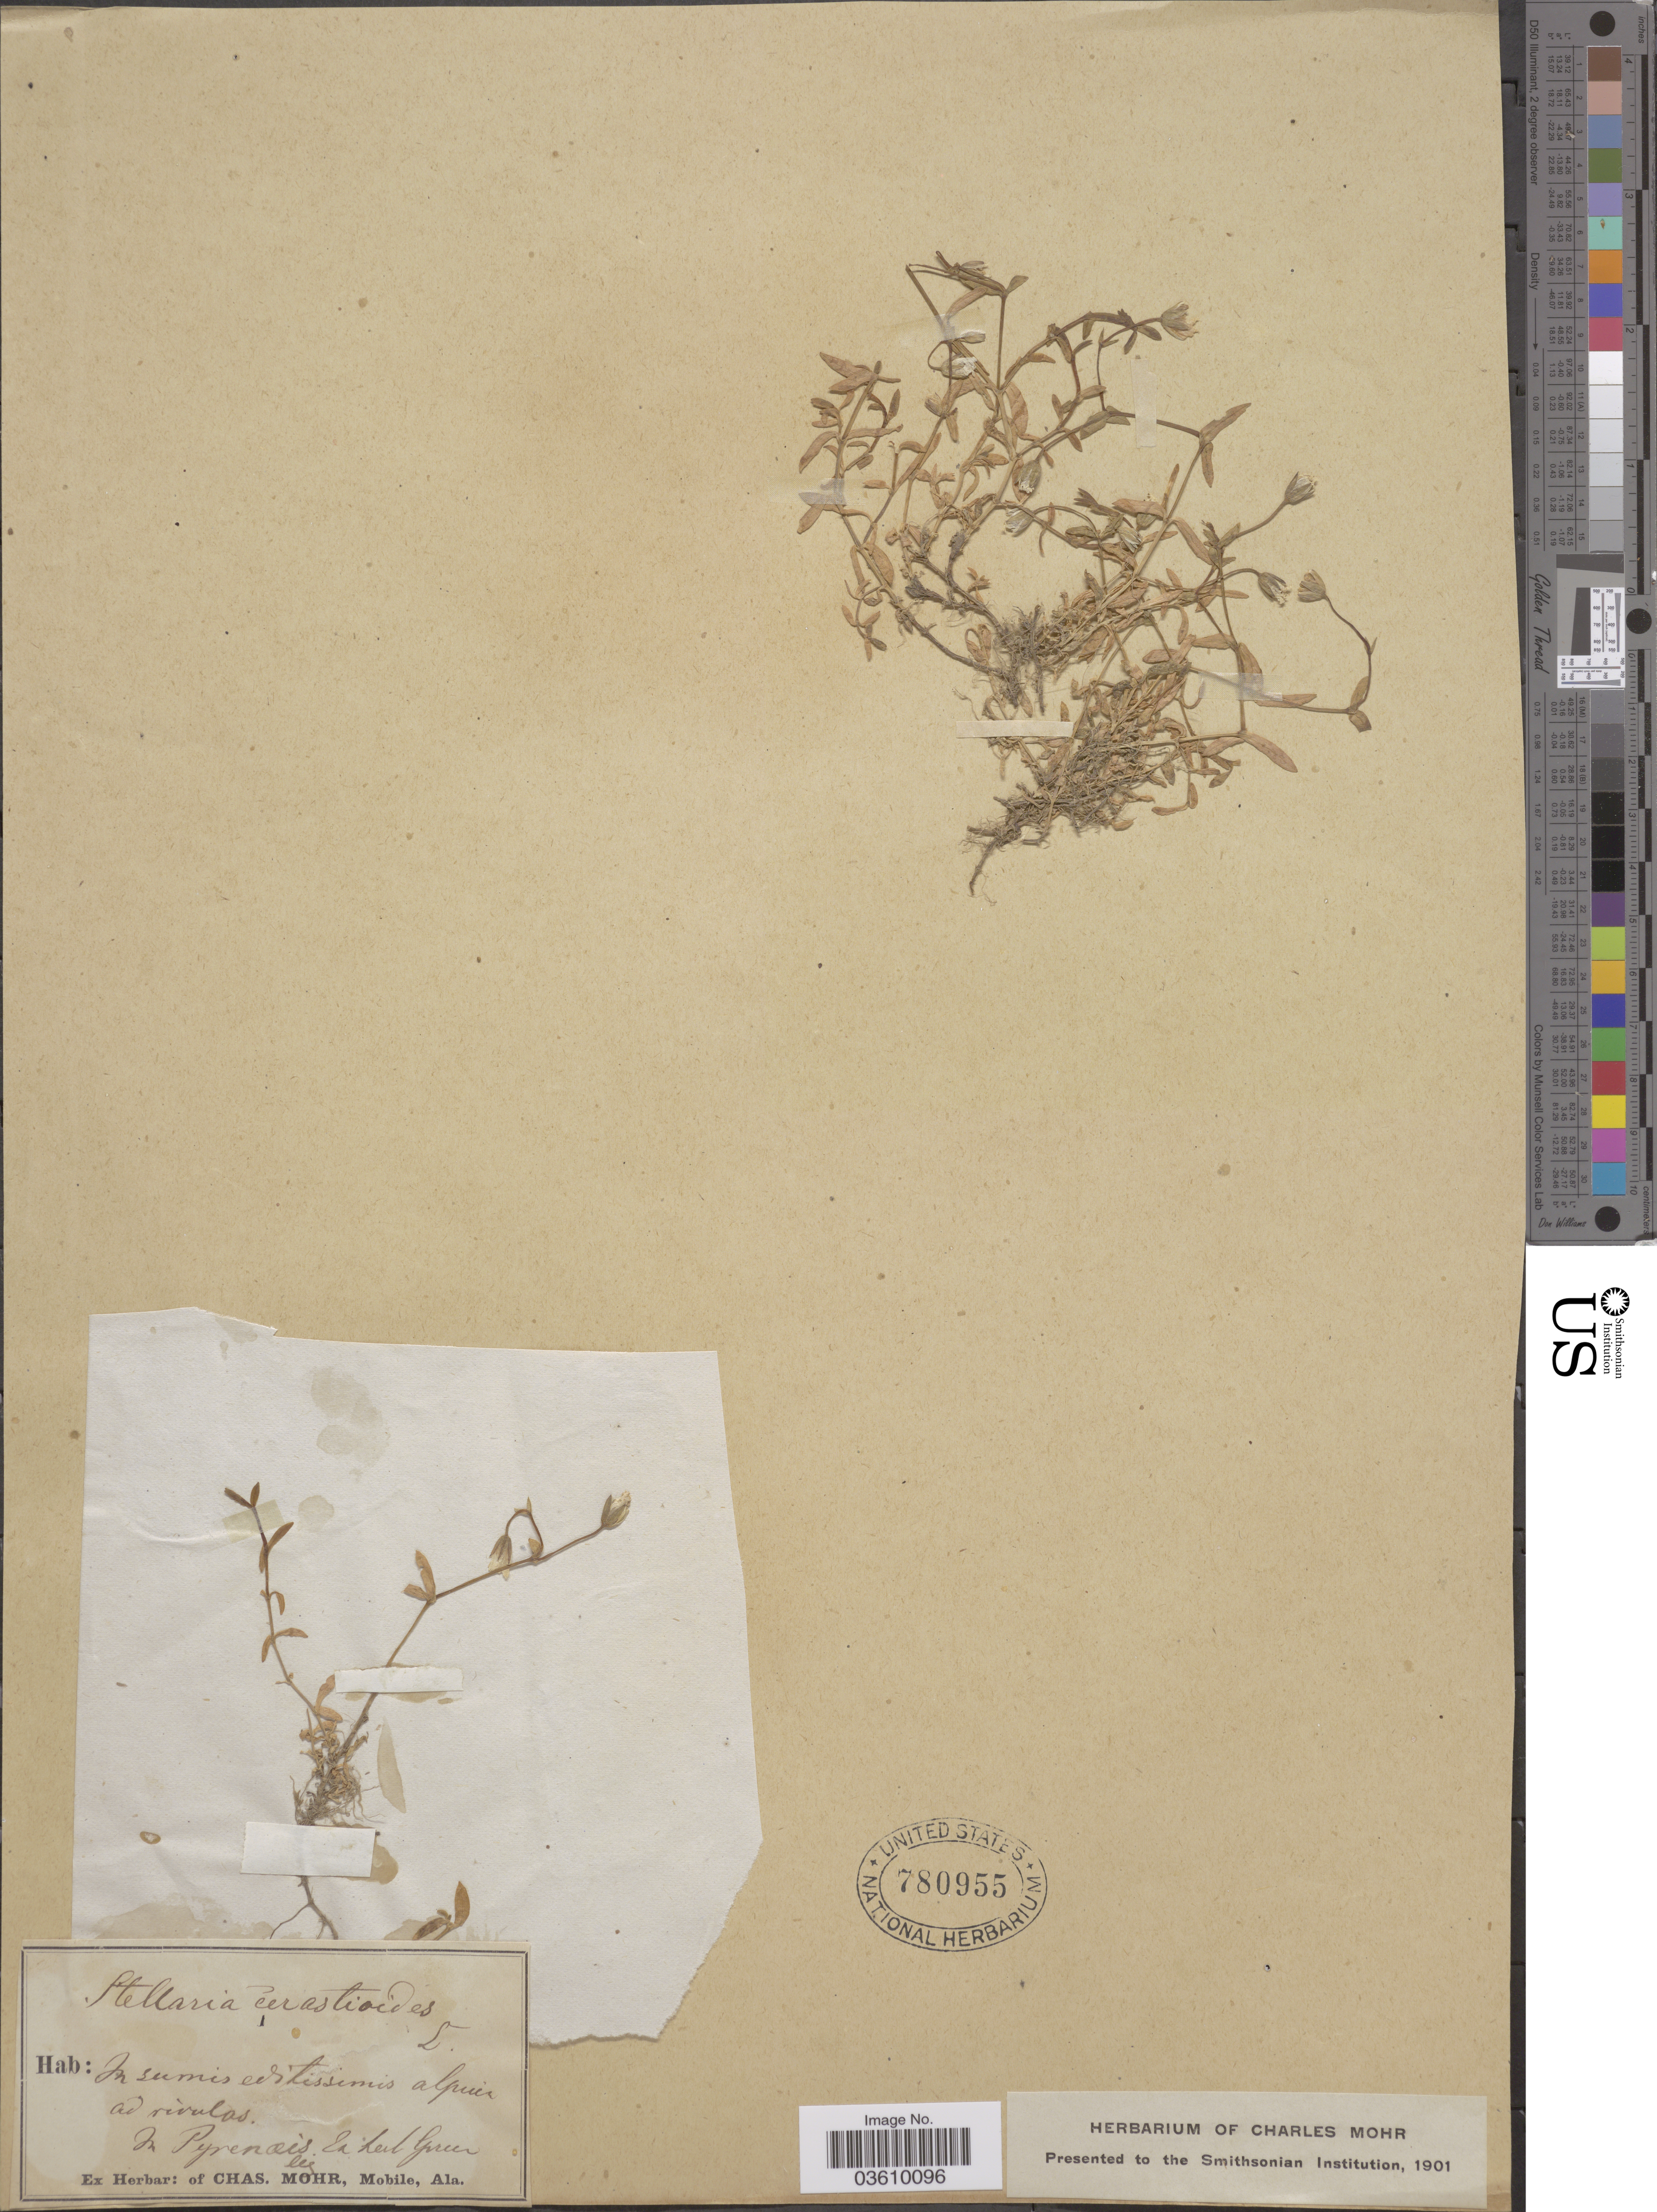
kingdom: Plantae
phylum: Tracheophyta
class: Magnoliopsida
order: Caryophyllales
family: Caryophyllaceae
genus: Dichodon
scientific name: Dichodon cerastoides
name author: (L.) Rchb.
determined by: U.S. National Herbarium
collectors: Mohr, C. T. (herbarium)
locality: In Pyrenæis. En herl [interpreted] Green [interpreted].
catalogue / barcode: US 780955